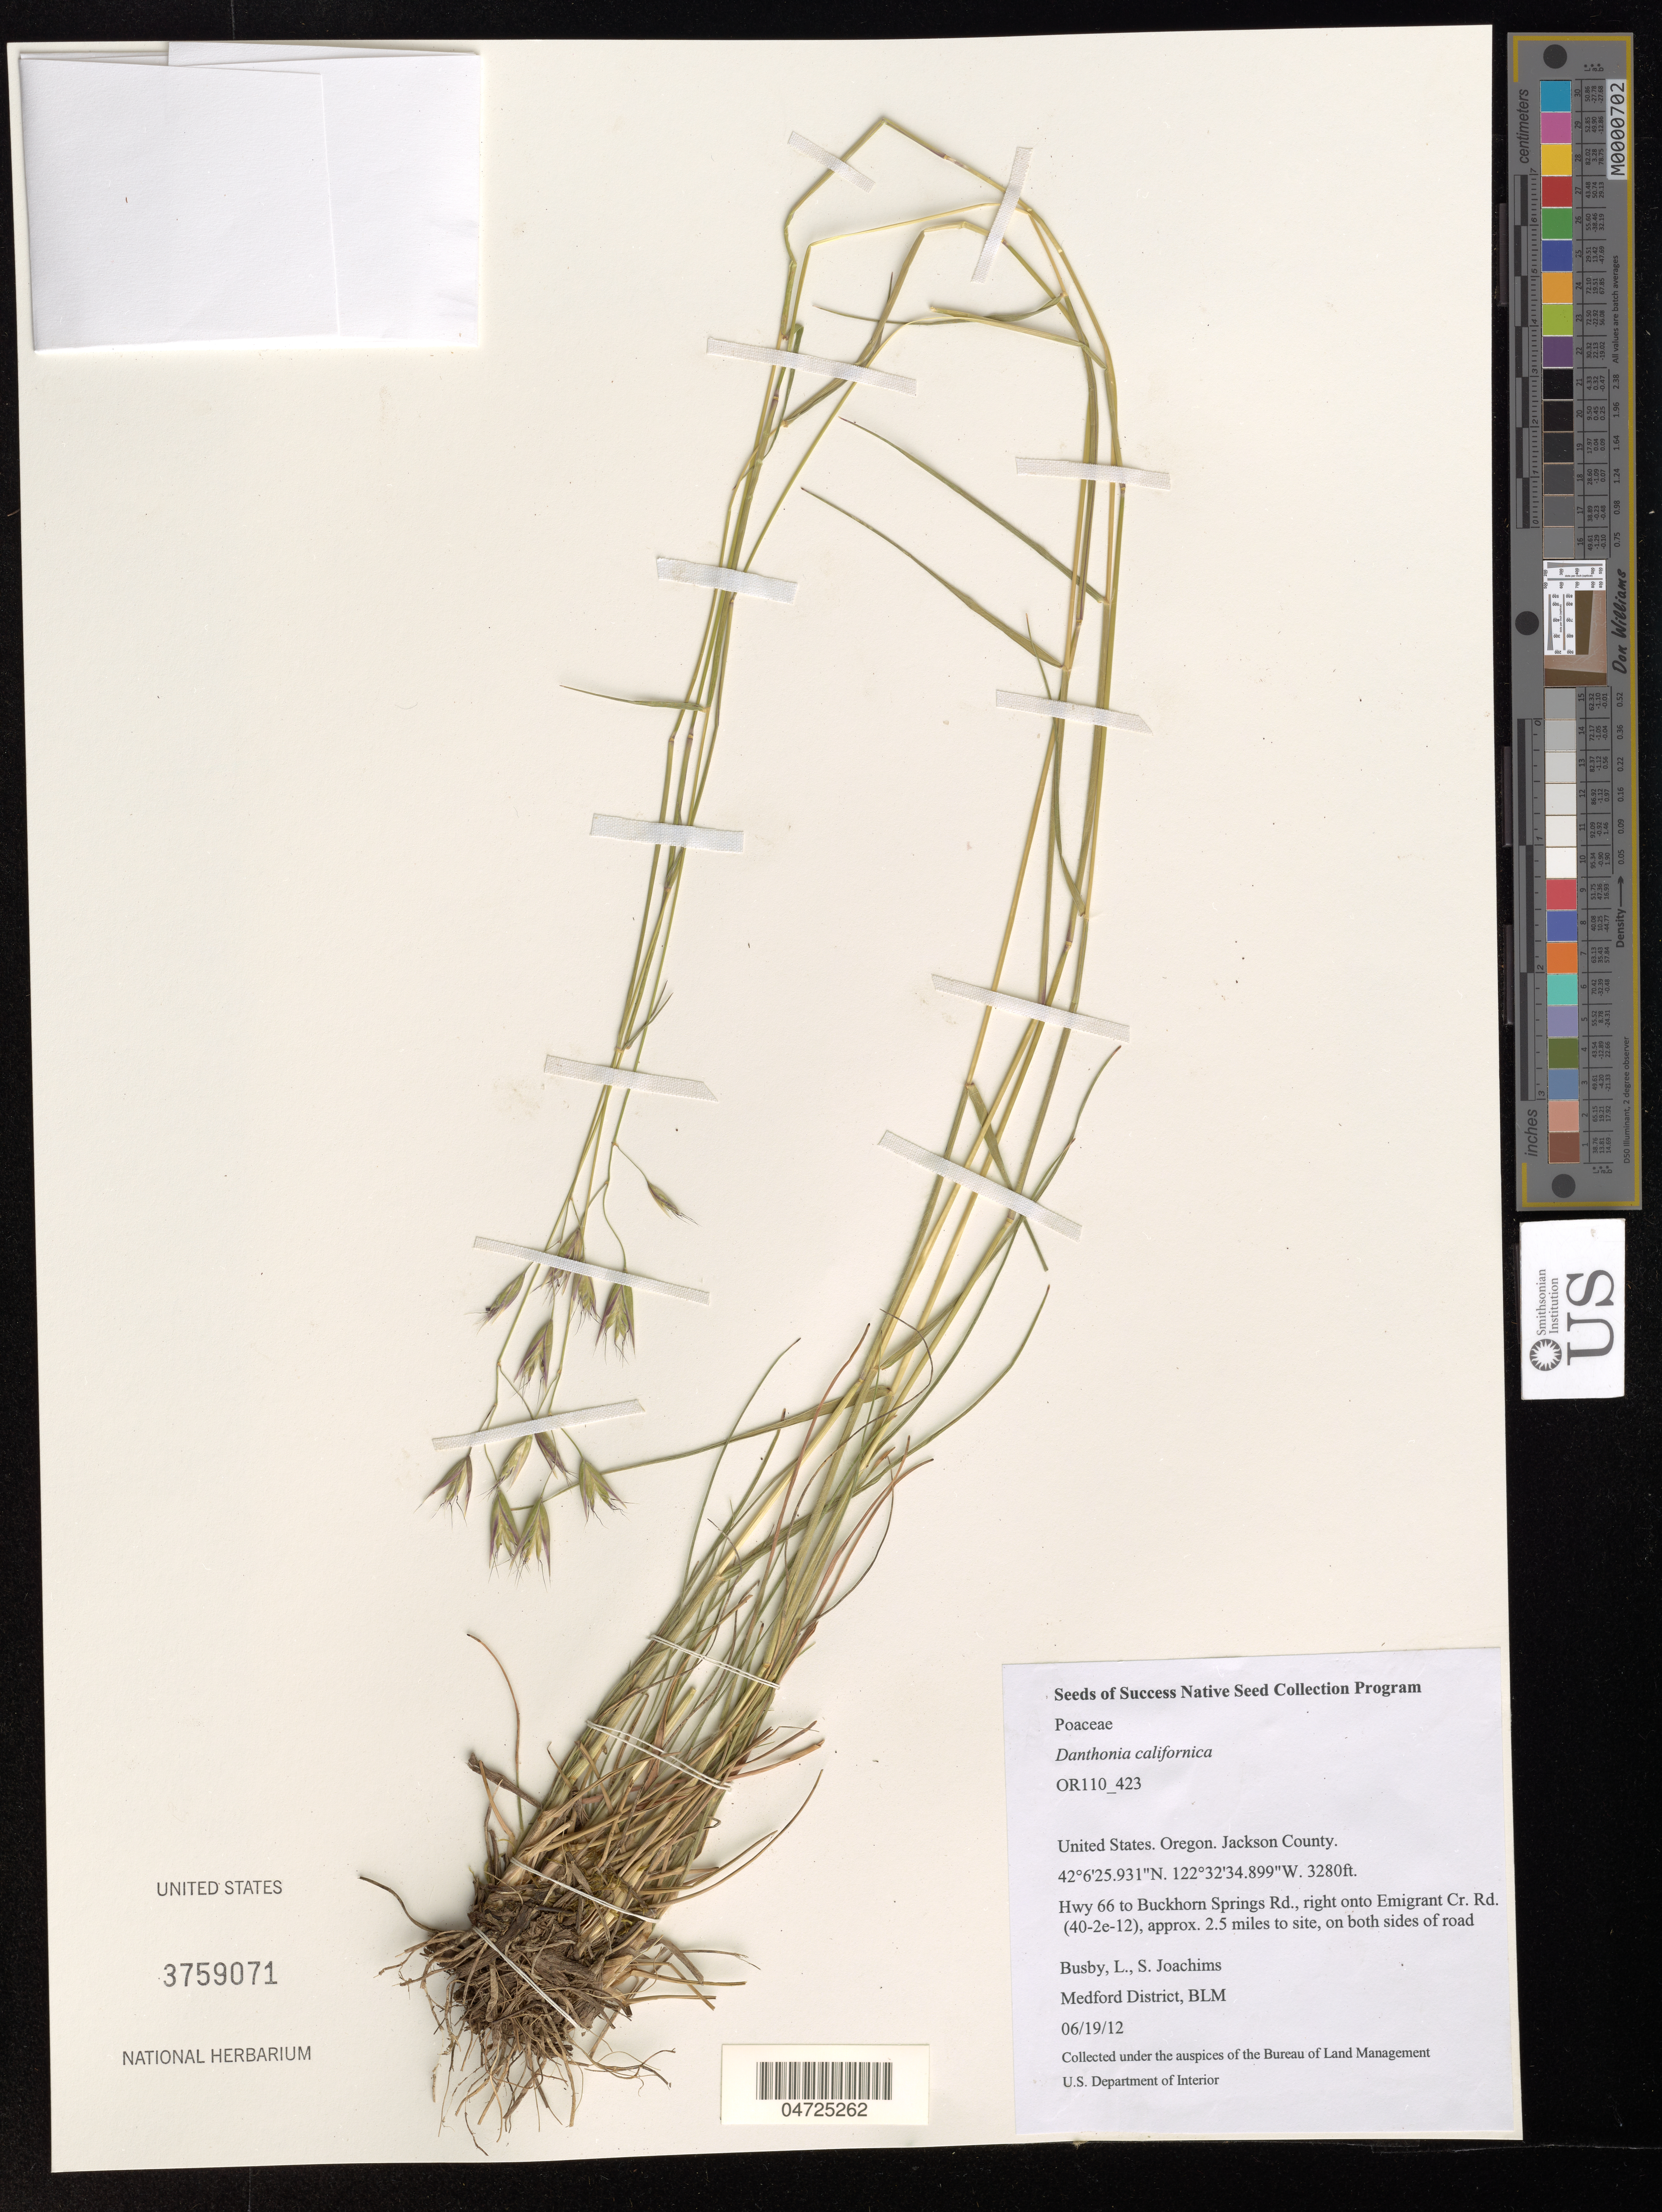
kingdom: Plantae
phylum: Tracheophyta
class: Liliopsida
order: Poales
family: Poaceae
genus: Danthonia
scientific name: Danthonia californica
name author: Bol.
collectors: L. Busby & S. Joachims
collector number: OR110_423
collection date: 2012-06-19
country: United States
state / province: Oregon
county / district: Jackson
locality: Jackson County. Hwy 66 to Buckhorn Springs Rd., right onto Emigrant Cr. Rd. (40-2e-12), approx. 2.5 miles to site, on both sides of road.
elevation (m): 1000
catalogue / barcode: US 3759071